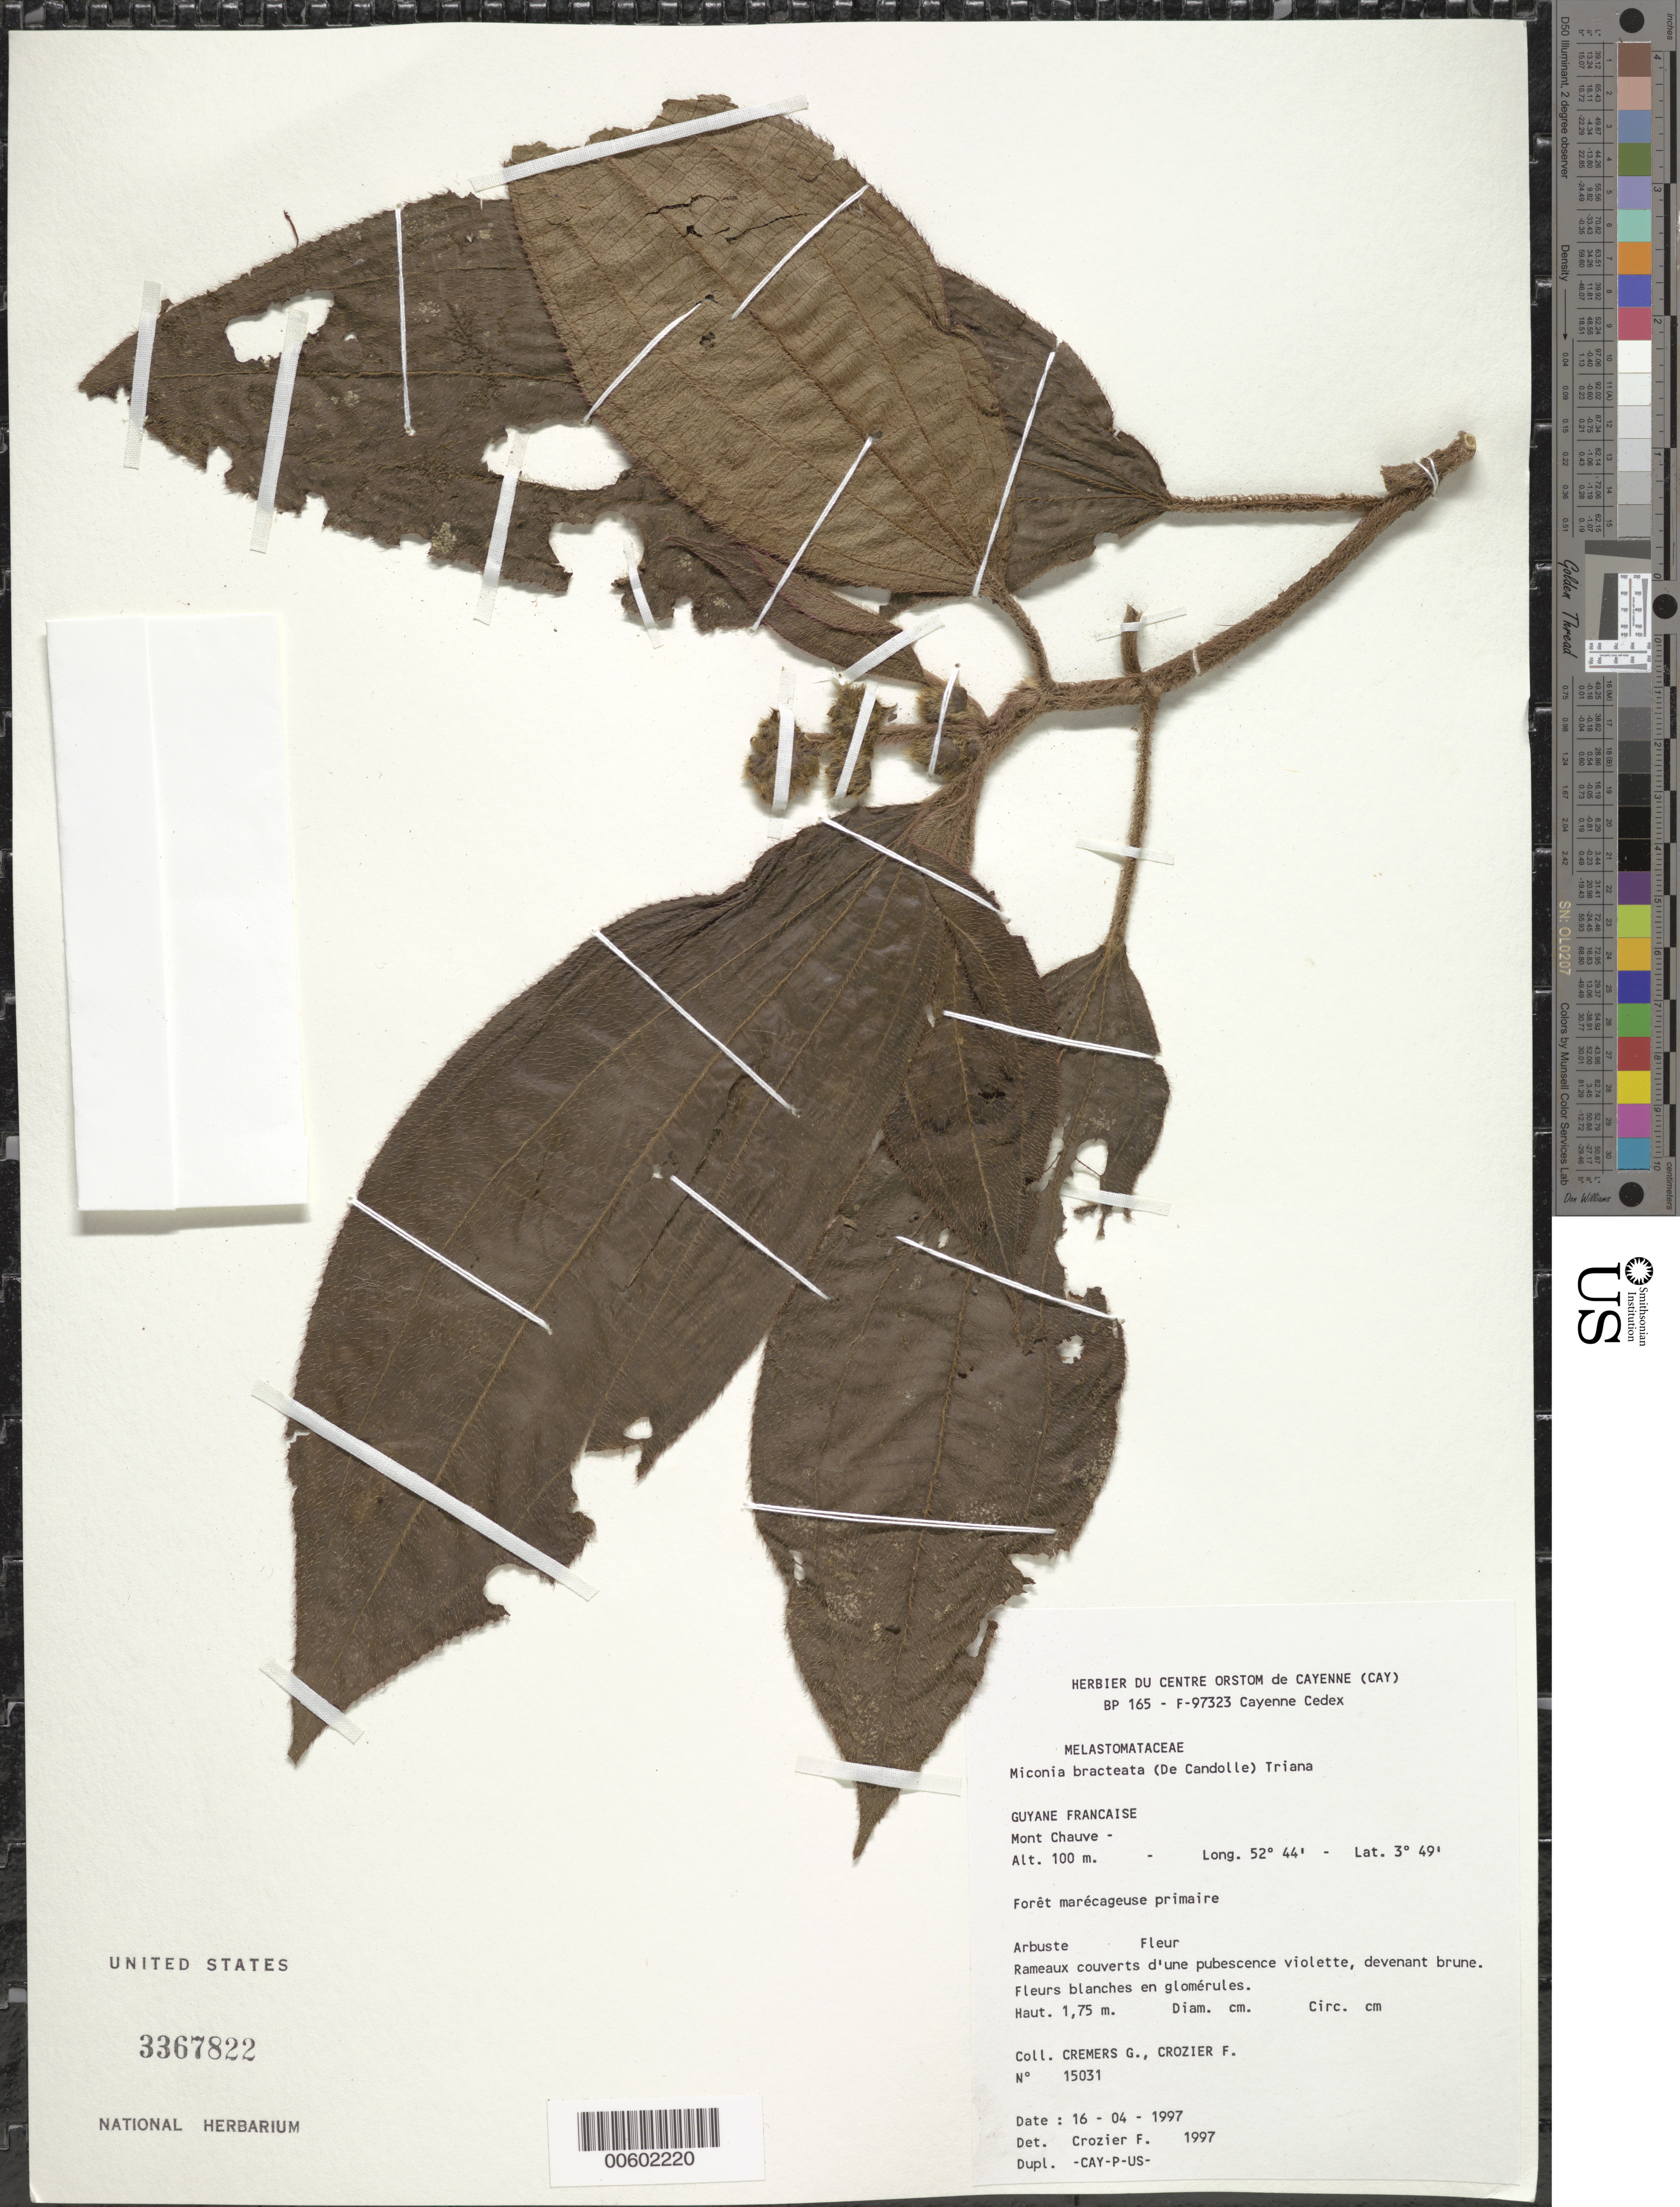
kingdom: Plantae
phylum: Tracheophyta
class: Magnoliopsida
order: Myrtales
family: Melastomataceae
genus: Miconia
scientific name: Miconia bracteata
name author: (DC.) Triana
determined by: Crozier, F.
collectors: G. Cremers & F. Crozier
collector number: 15031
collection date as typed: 16-Apr-97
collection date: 1997-04-16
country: French Guiana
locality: Mont Chauve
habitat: Forêt marécageuse primaire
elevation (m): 100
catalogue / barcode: US 3367822